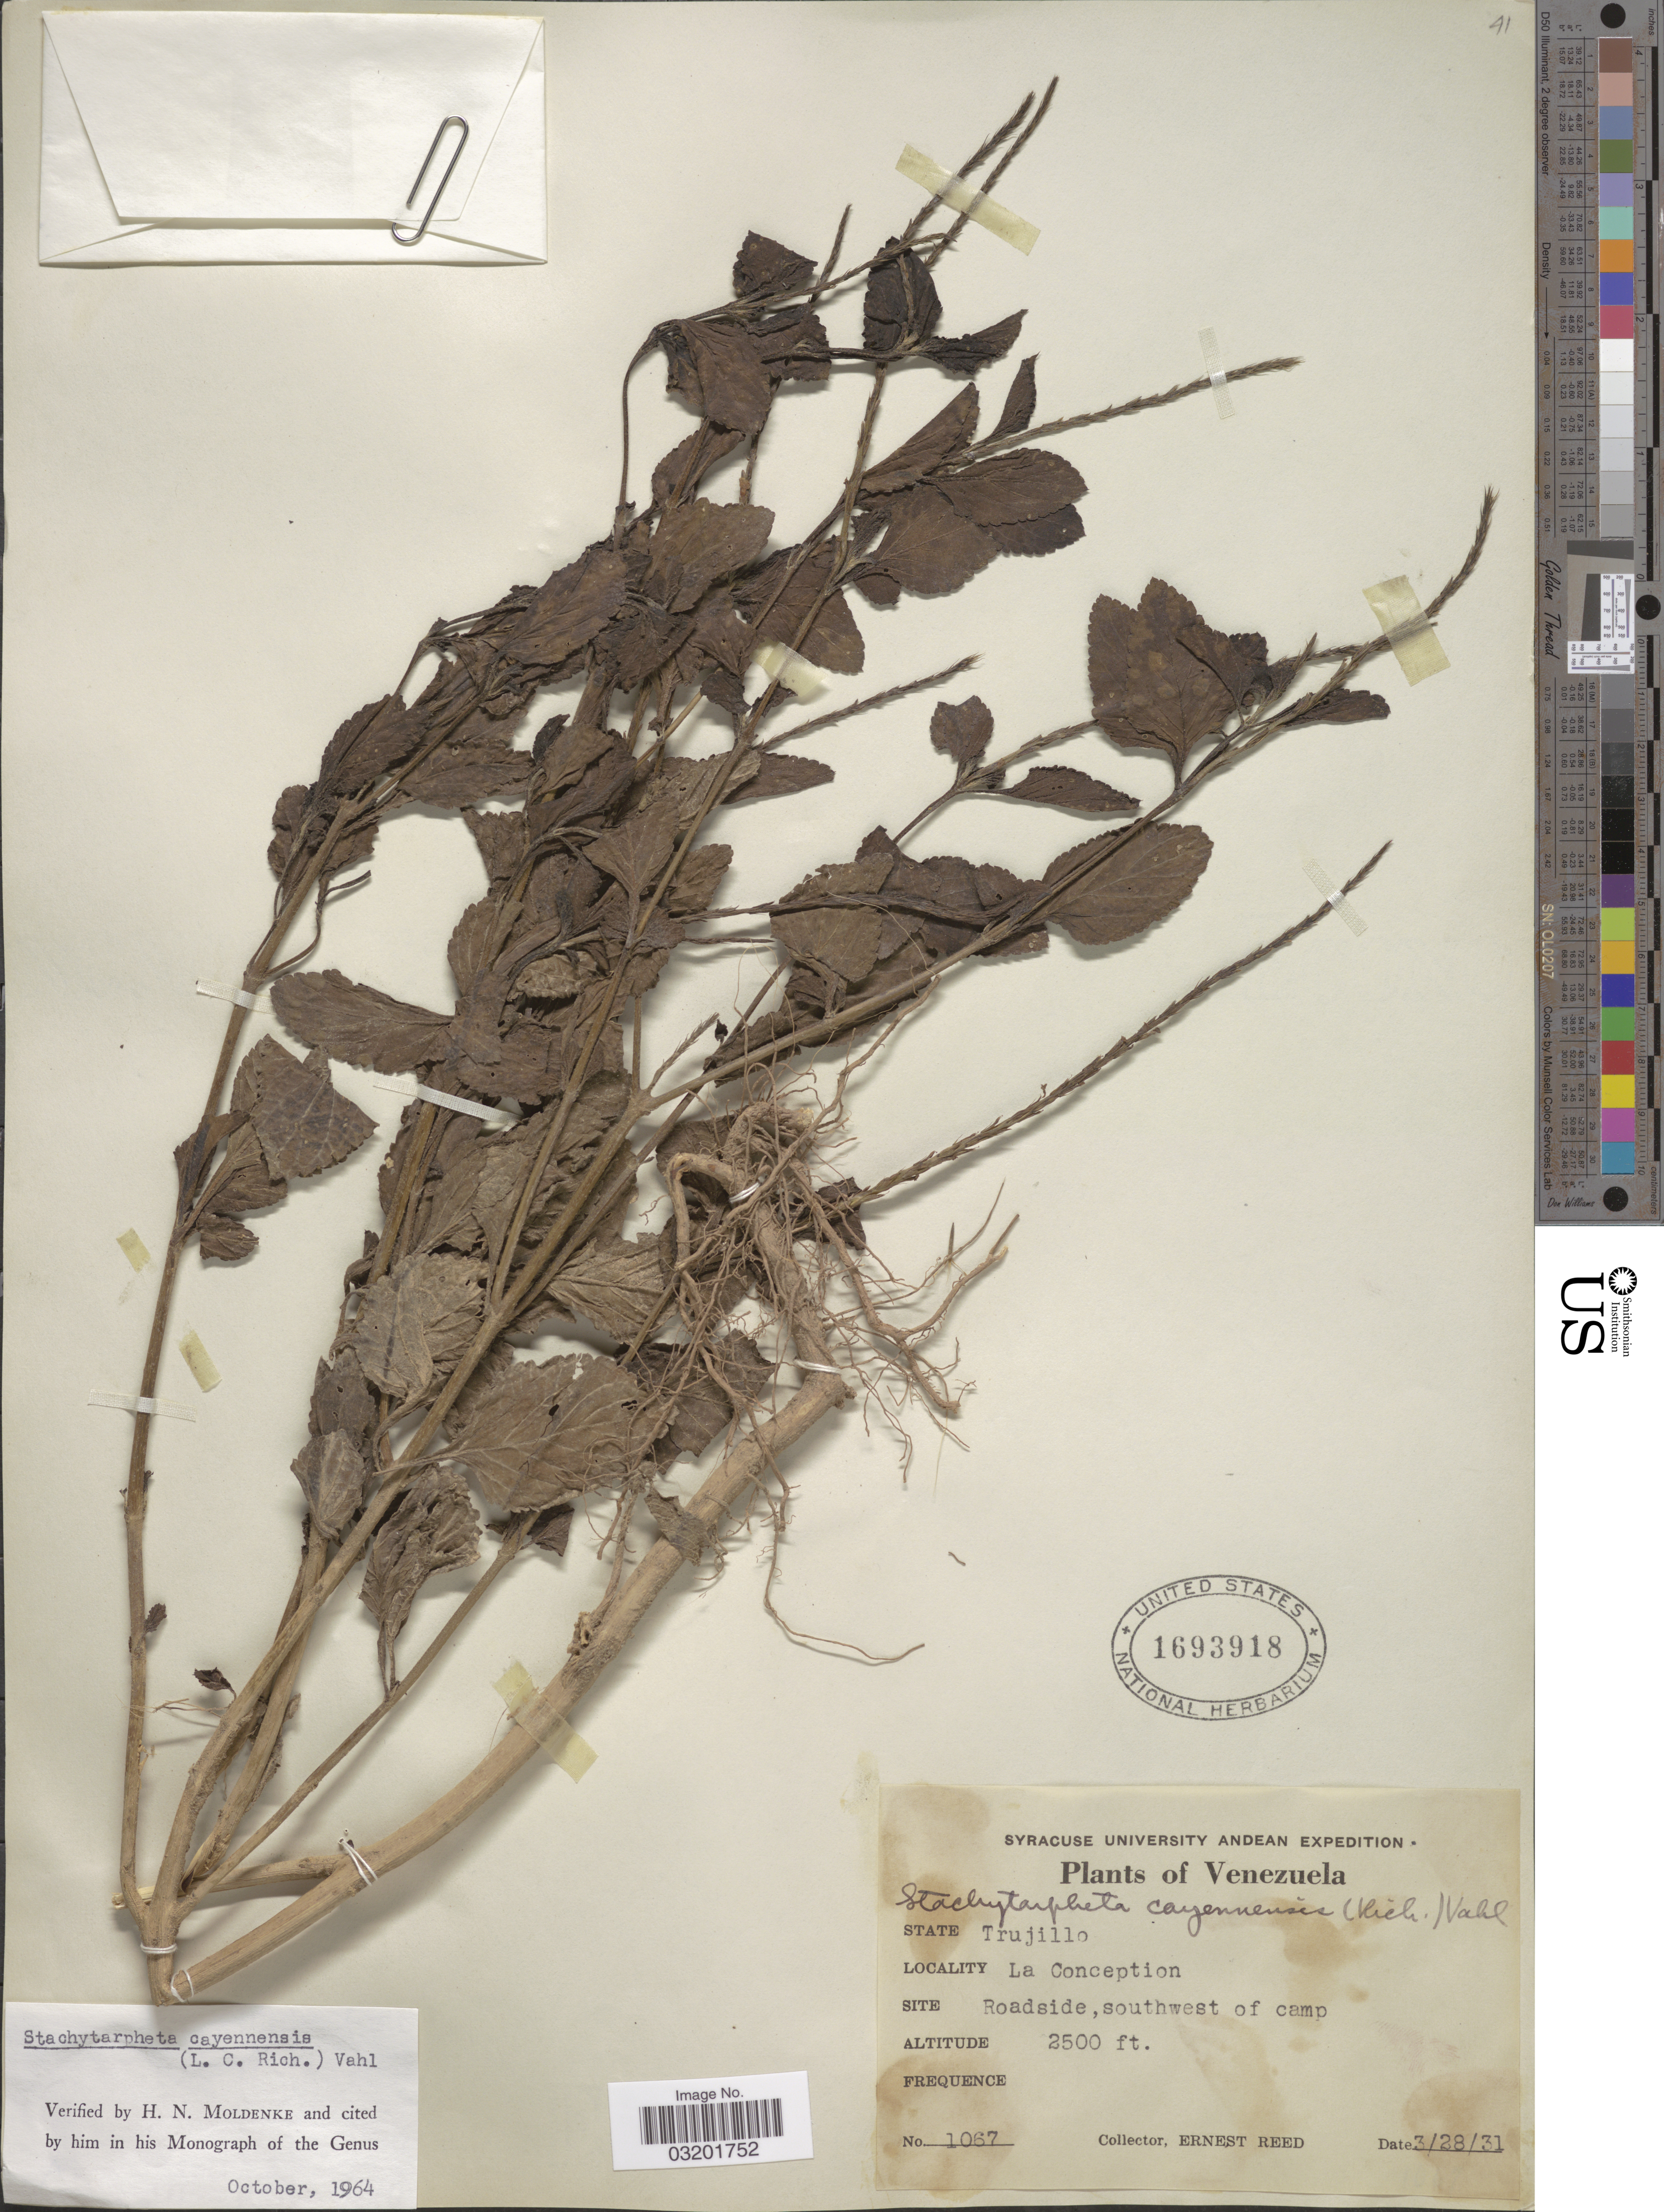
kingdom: Plantae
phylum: Tracheophyta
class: Magnoliopsida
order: Lamiales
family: Verbenaceae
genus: Stachytarpheta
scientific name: Stachytarpheta cayennensis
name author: (Rich.) Vahl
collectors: E. Reed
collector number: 1067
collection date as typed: Transcribed d/m/y: 28/3/31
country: Venezuela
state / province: Trujillo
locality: La Conception. Site: Roadside, southwest of camp.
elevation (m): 762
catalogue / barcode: US 1693918